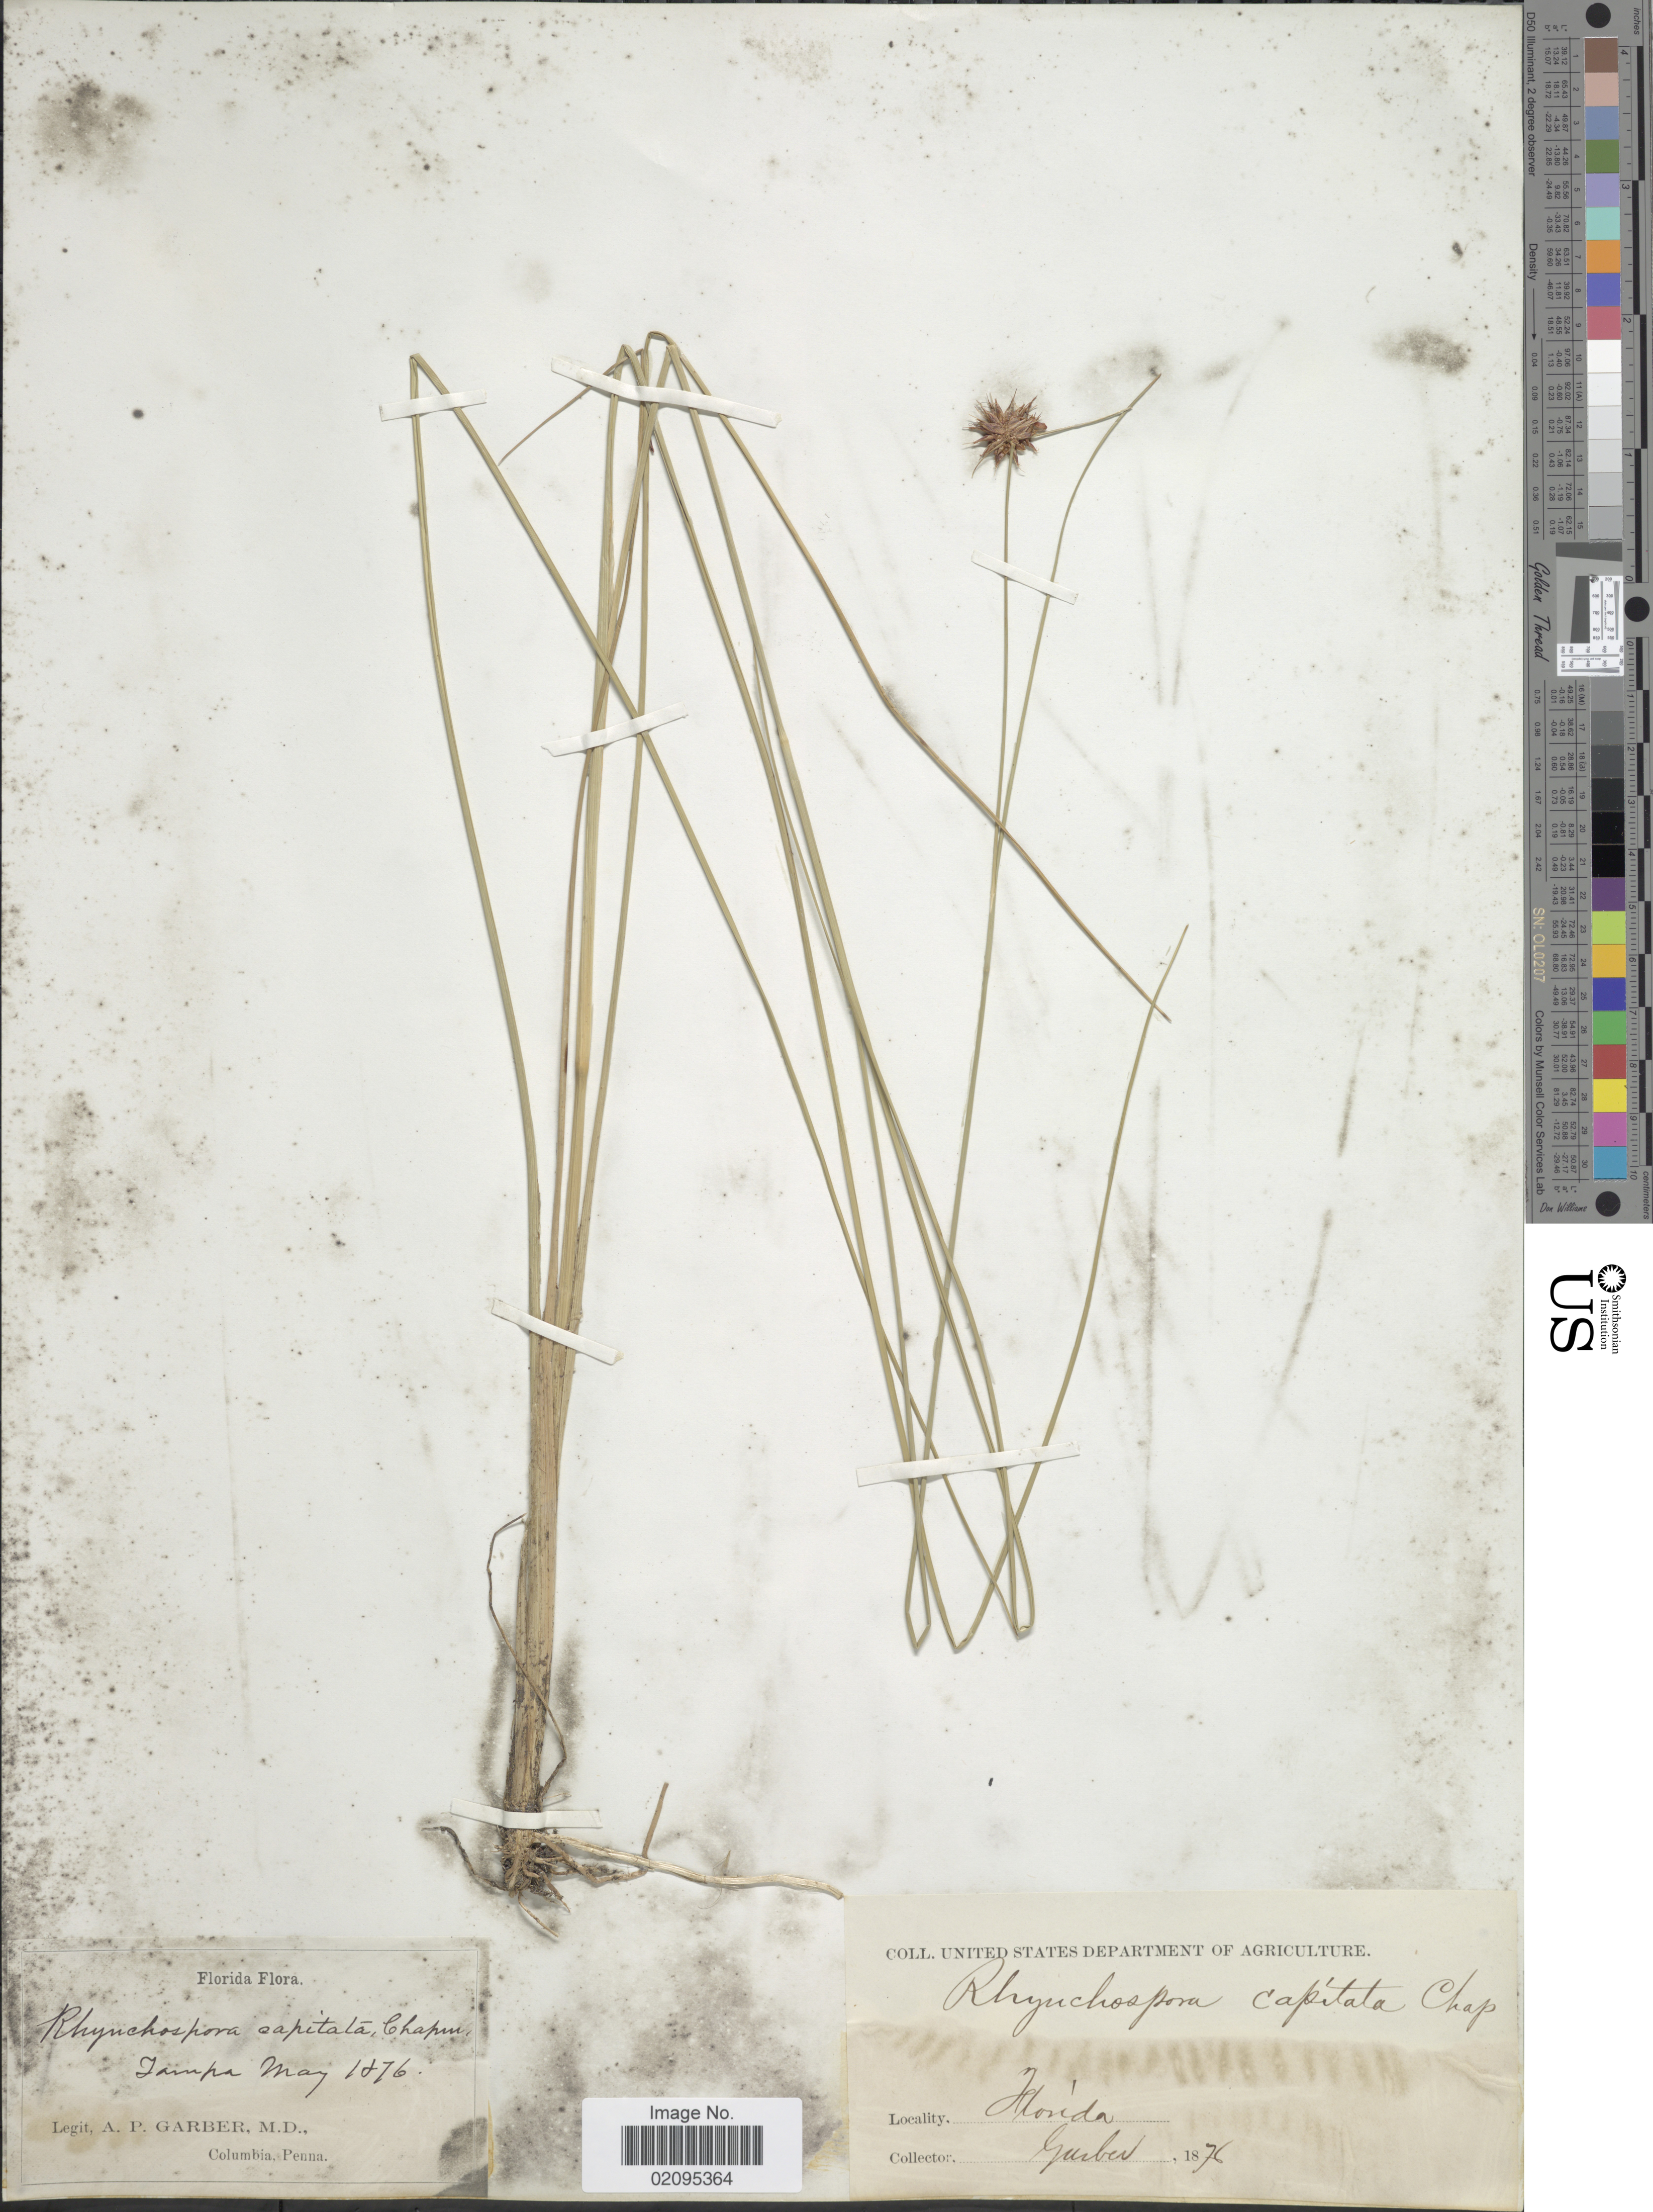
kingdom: Plantae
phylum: Tracheophyta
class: Liliopsida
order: Poales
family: Cyperaceae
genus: Rhynchospora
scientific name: Rhynchospora tracyi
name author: Britton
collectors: A. P. Garber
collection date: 1876-05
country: United States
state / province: Florida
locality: Tampa